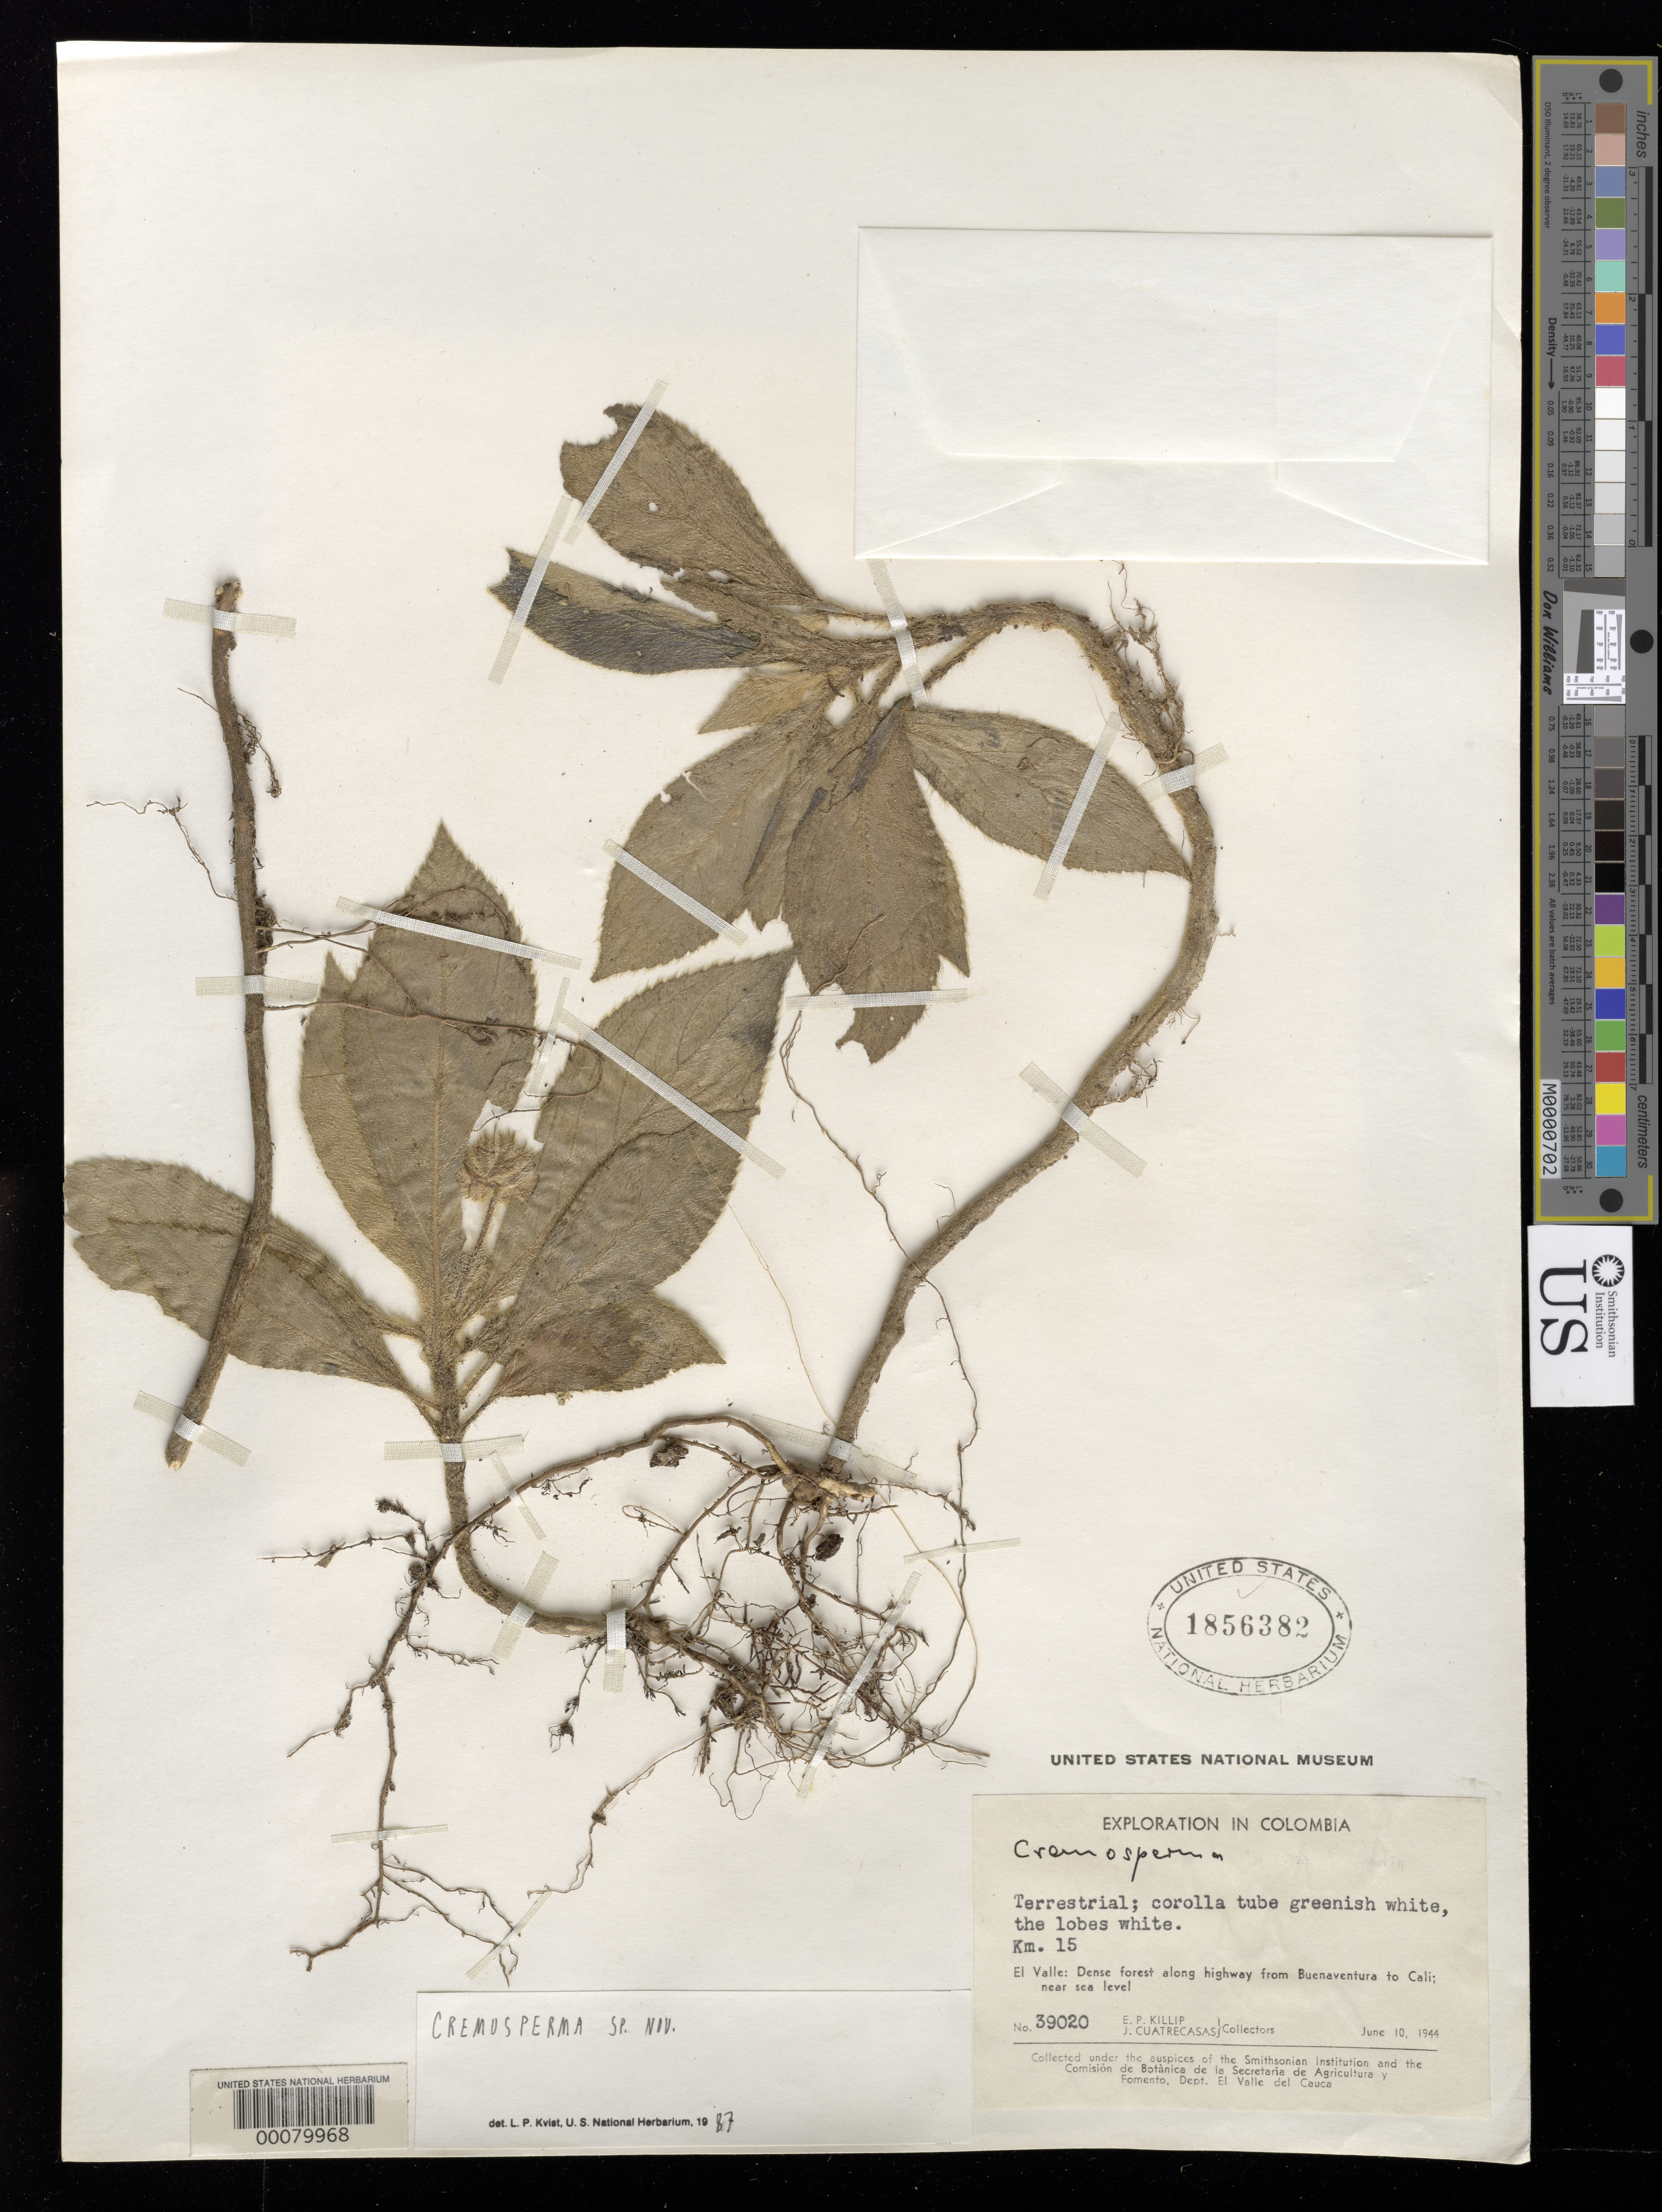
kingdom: Plantae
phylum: Tracheophyta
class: Magnoliopsida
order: Lamiales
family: Gesneriaceae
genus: Cremosperma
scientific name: Cremosperma sp.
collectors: E. P. Killip & J. Cuatrecasas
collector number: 39020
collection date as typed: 10 Jun 1944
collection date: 1944-06-10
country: Colombia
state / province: Valle del Cauca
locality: Along highway from Buenaventura to Cali, km 15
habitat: Dense forest, near sea level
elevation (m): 0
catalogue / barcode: US 1856382